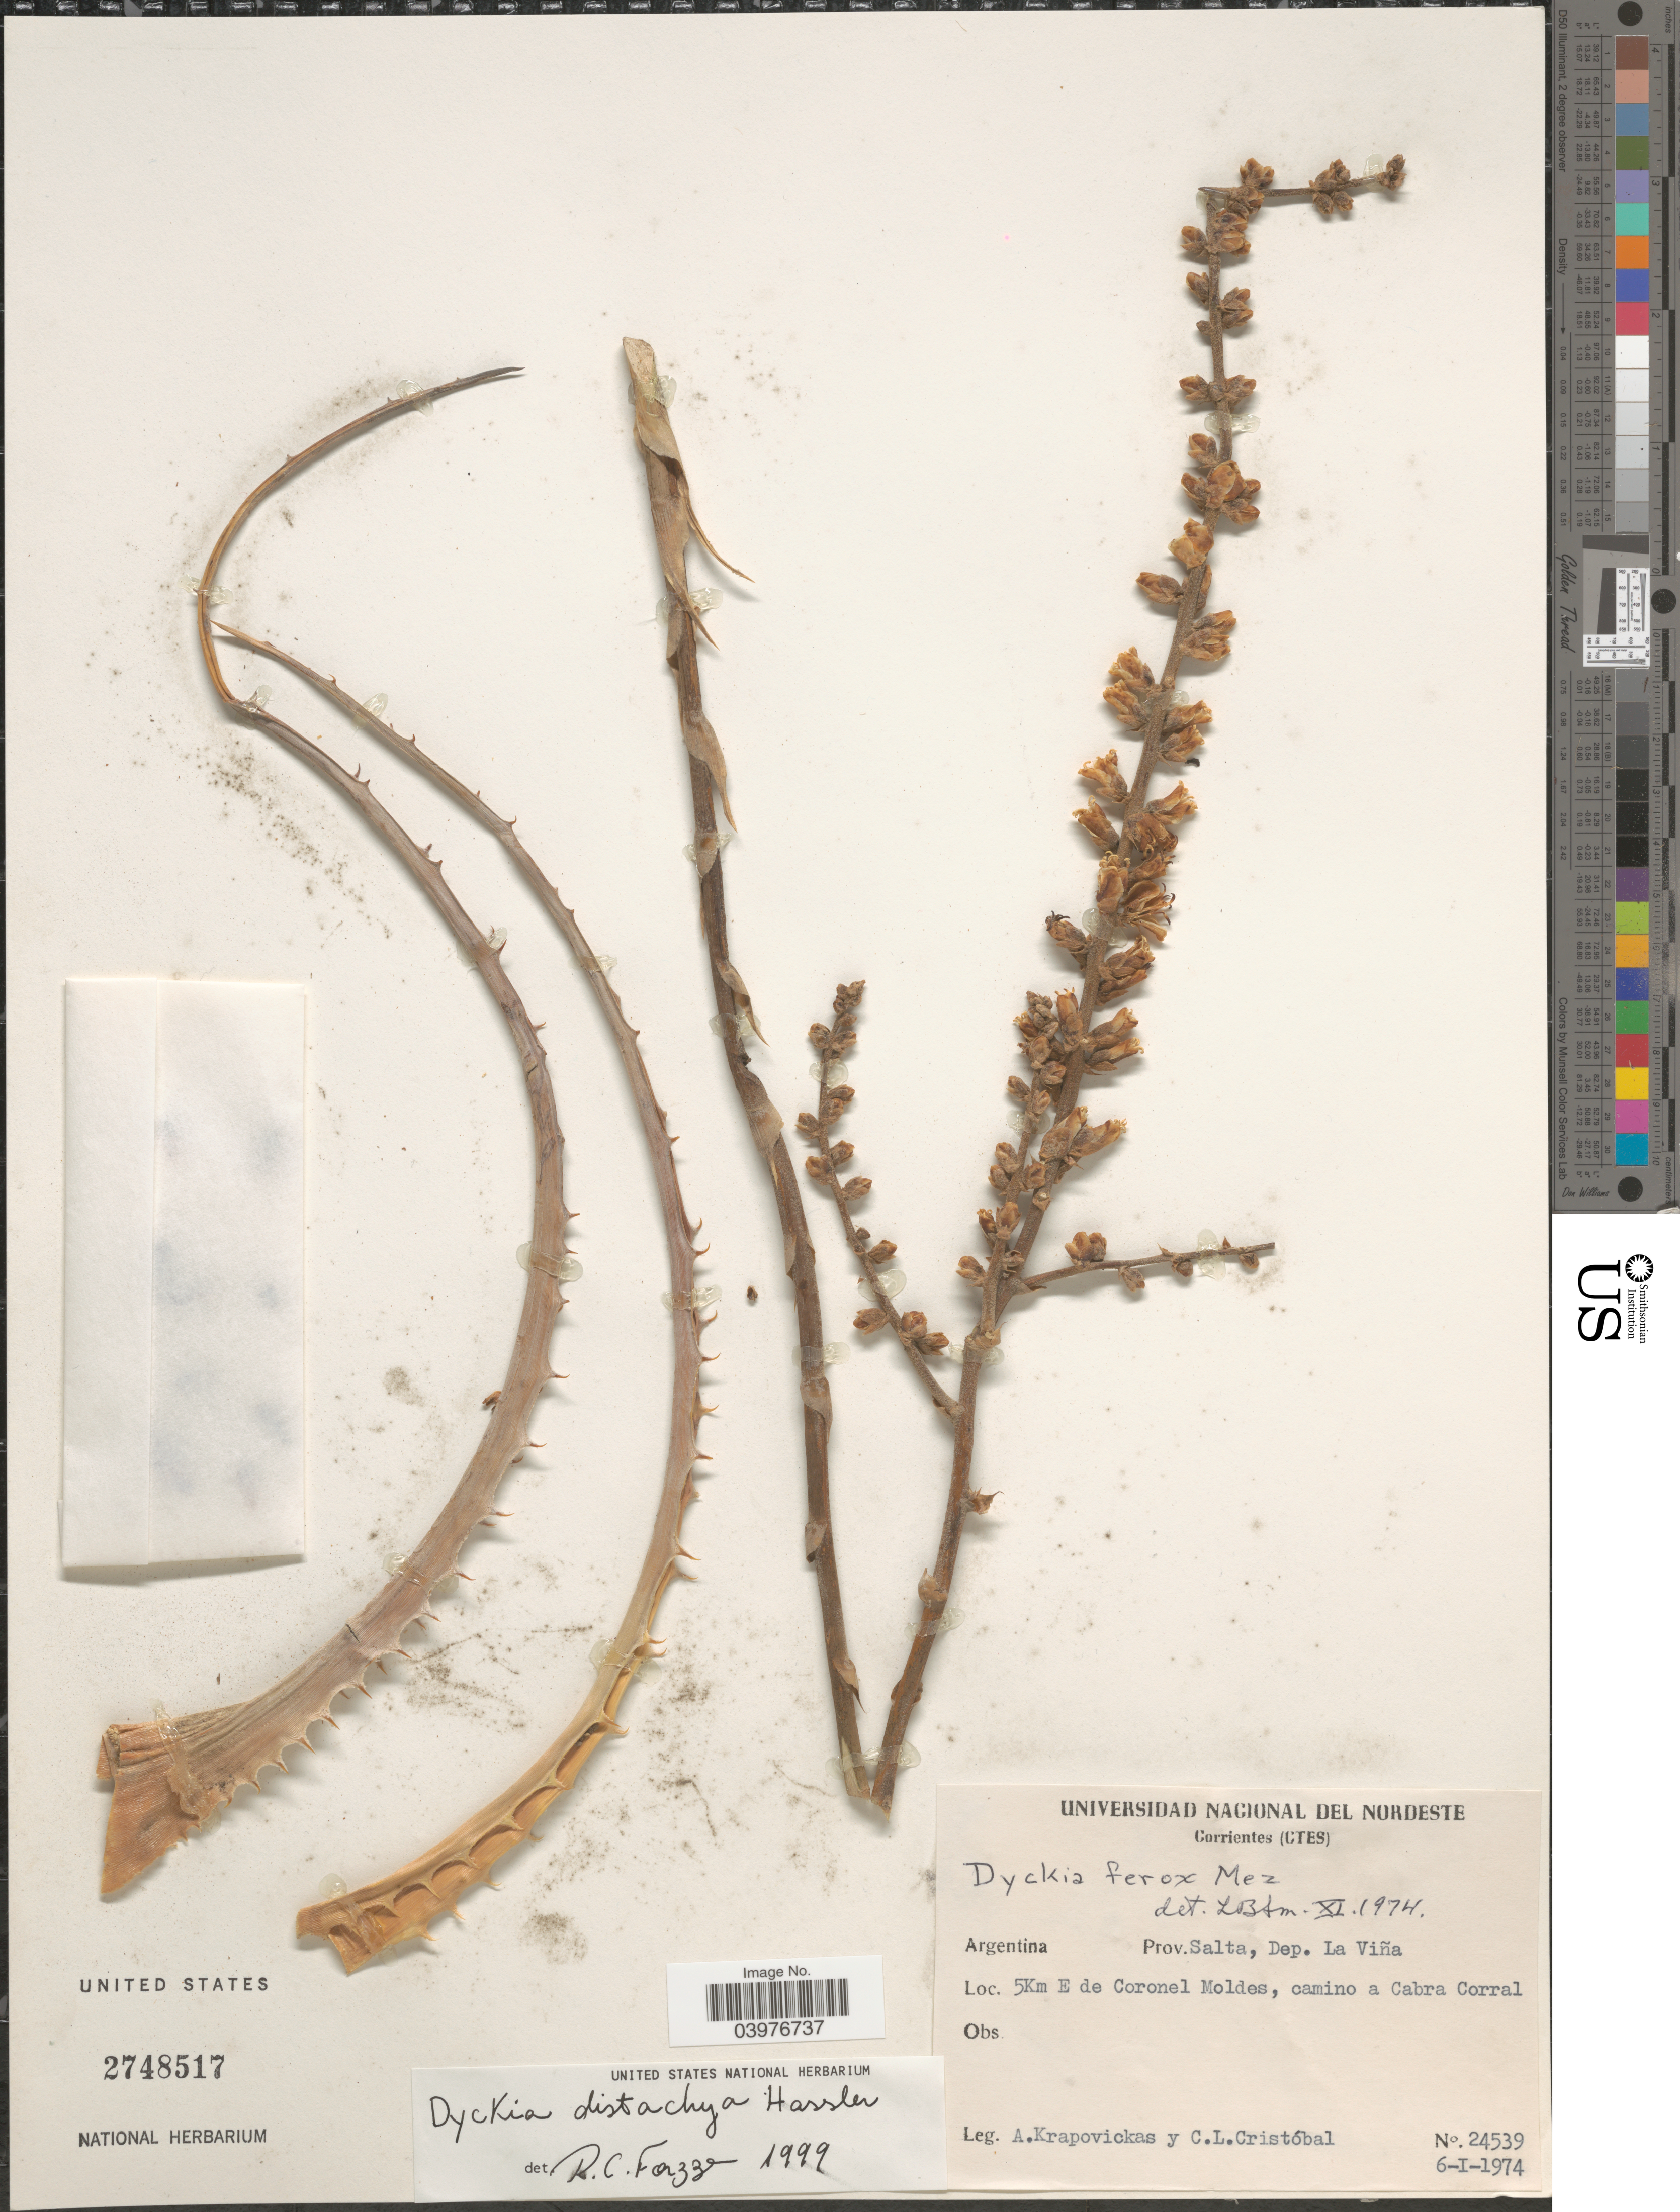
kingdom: Plantae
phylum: Tracheophyta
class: Liliopsida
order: Poales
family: Bromeliaceae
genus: Dyckia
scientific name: Dyckia distachya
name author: Hassl.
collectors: A. Krapovickas & C. Cristobal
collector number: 24539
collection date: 1974-01-06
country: Argentina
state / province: Salta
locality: Dep. La Viña. 5Km E de Coronel Moldes, camino a Cabra Corral.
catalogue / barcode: US 2748517